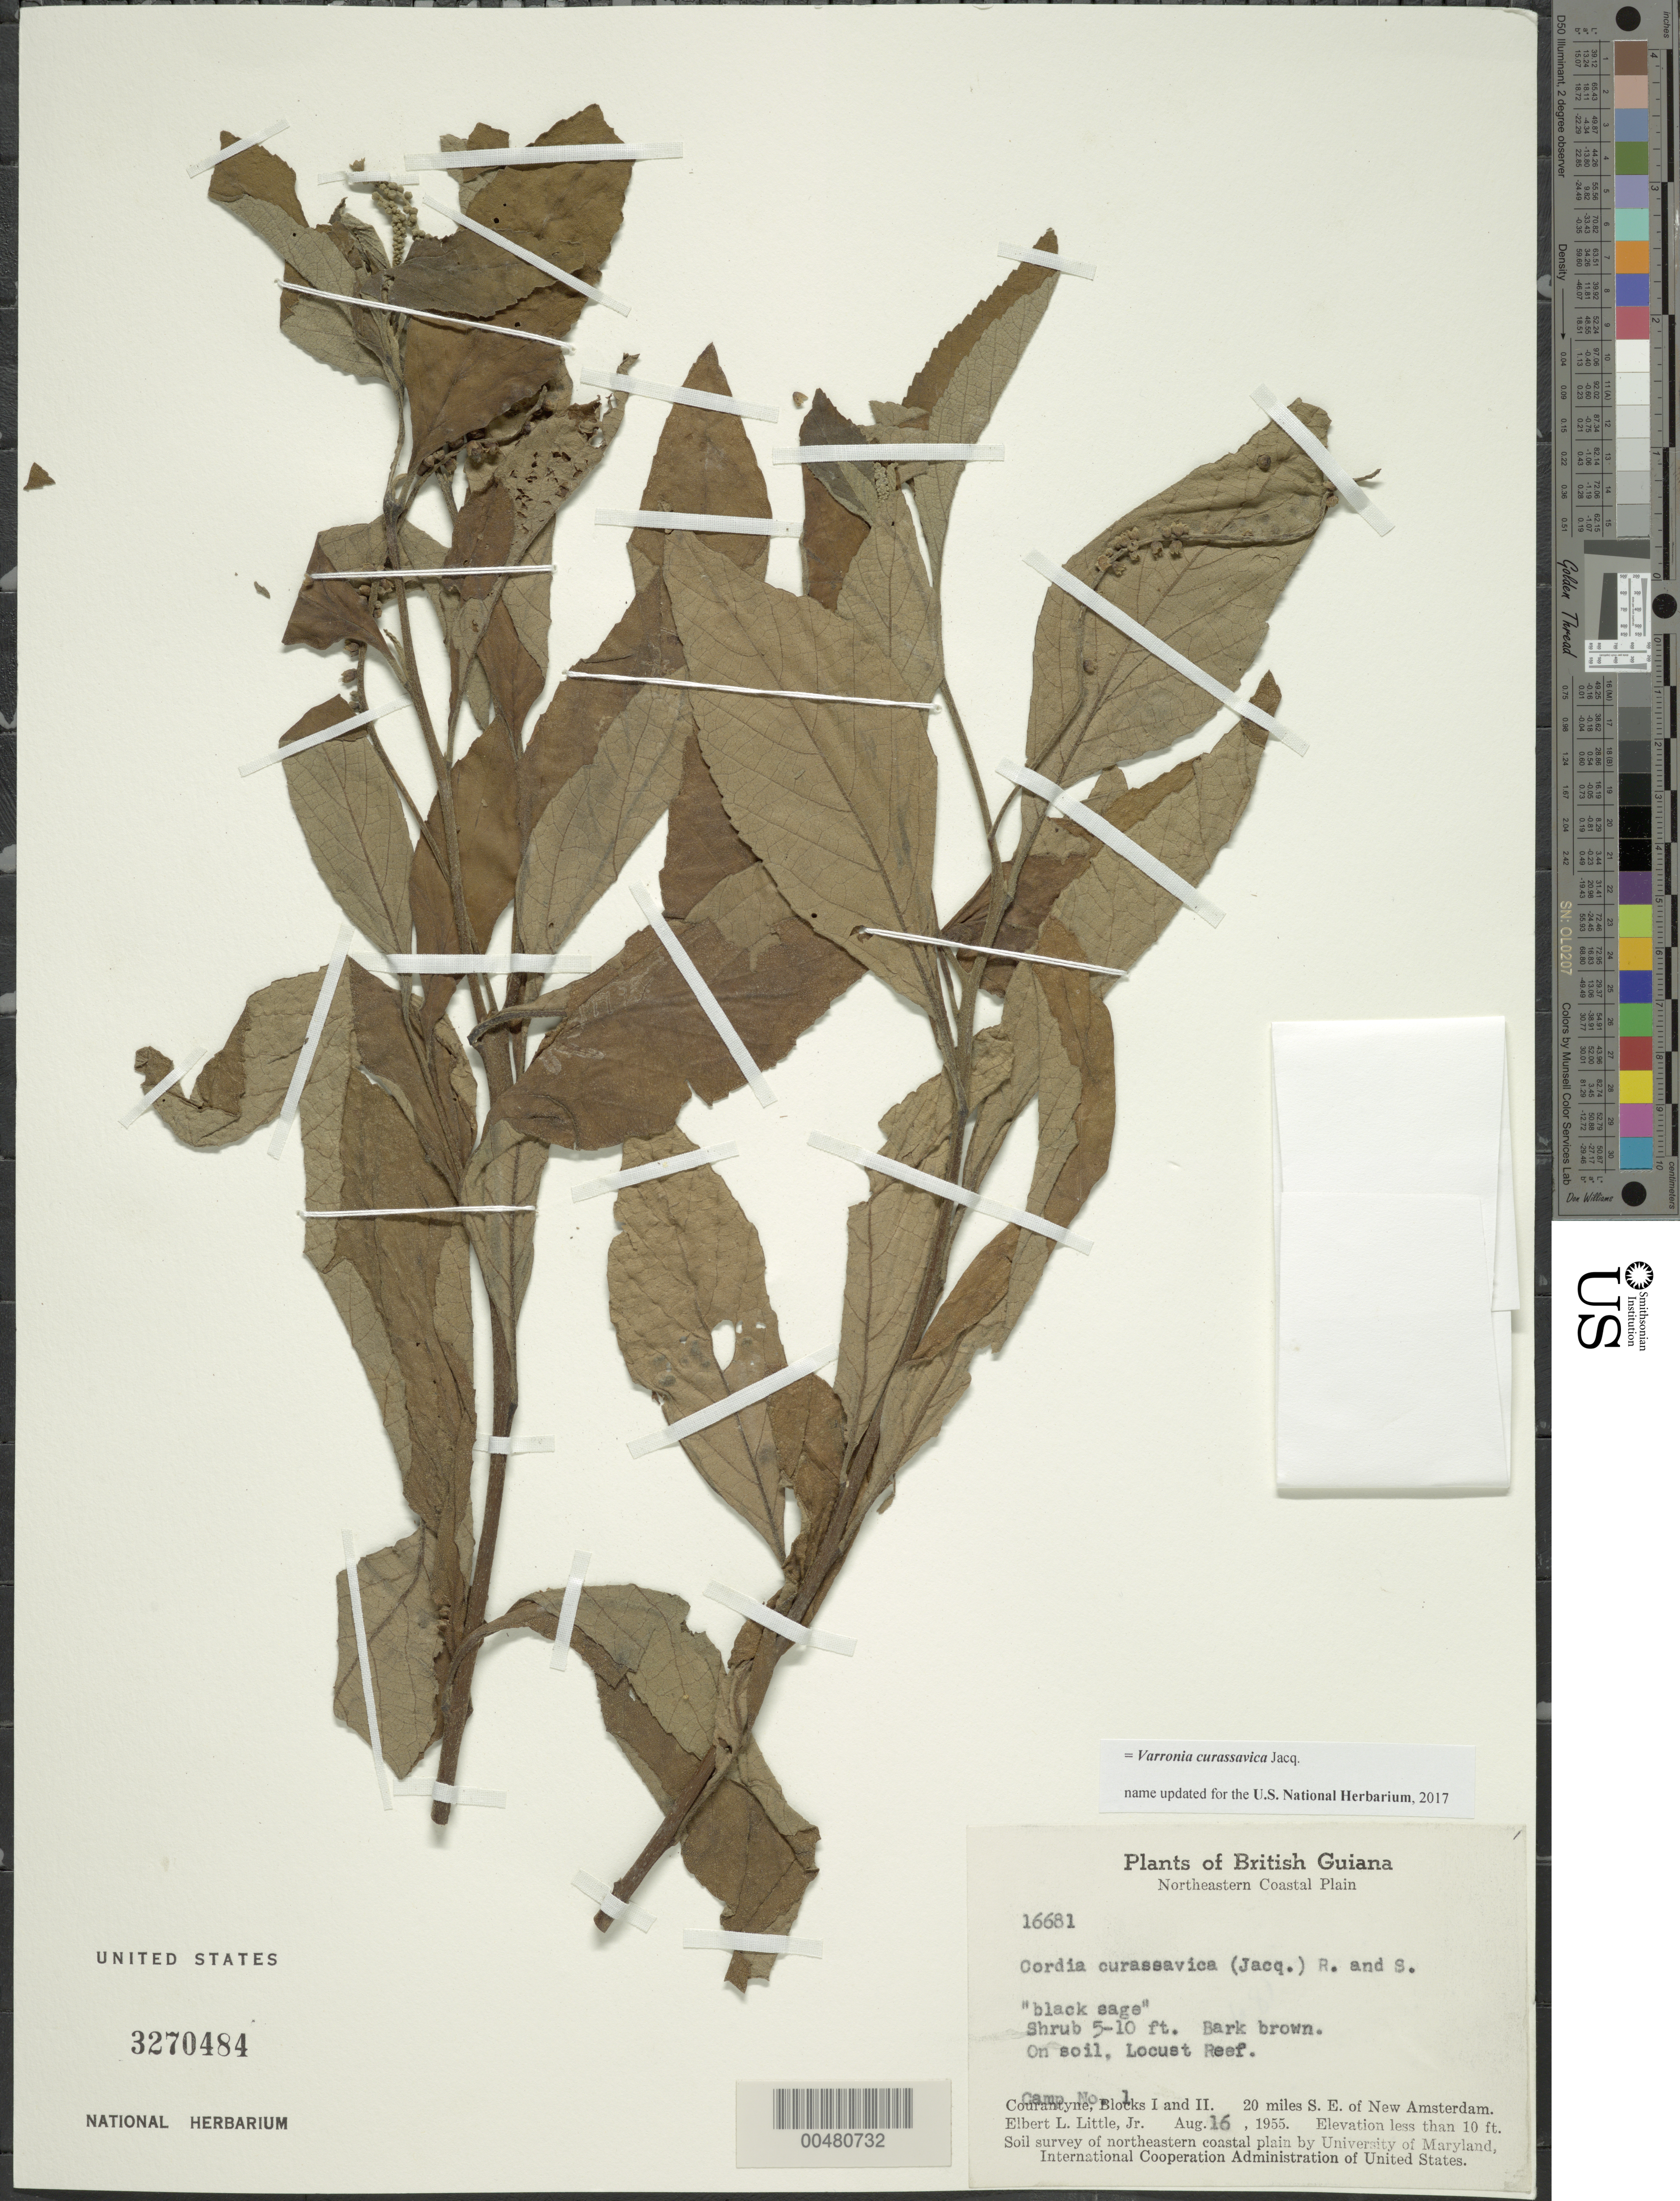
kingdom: Plantae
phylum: Tracheophyta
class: Magnoliopsida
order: Boraginales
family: Cordiaceae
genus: Varronia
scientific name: Varronia curassavica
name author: Jacq.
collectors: E. L. Little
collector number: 16681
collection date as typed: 16-Aug-55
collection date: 1955-08-16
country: Guyana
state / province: E. Berbice-Corentyne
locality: Courantyne, Blocks I & II. 20 mi. SE of New Amsterdam, Locust Reef, Camp No. 1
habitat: On soil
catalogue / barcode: US 3270484